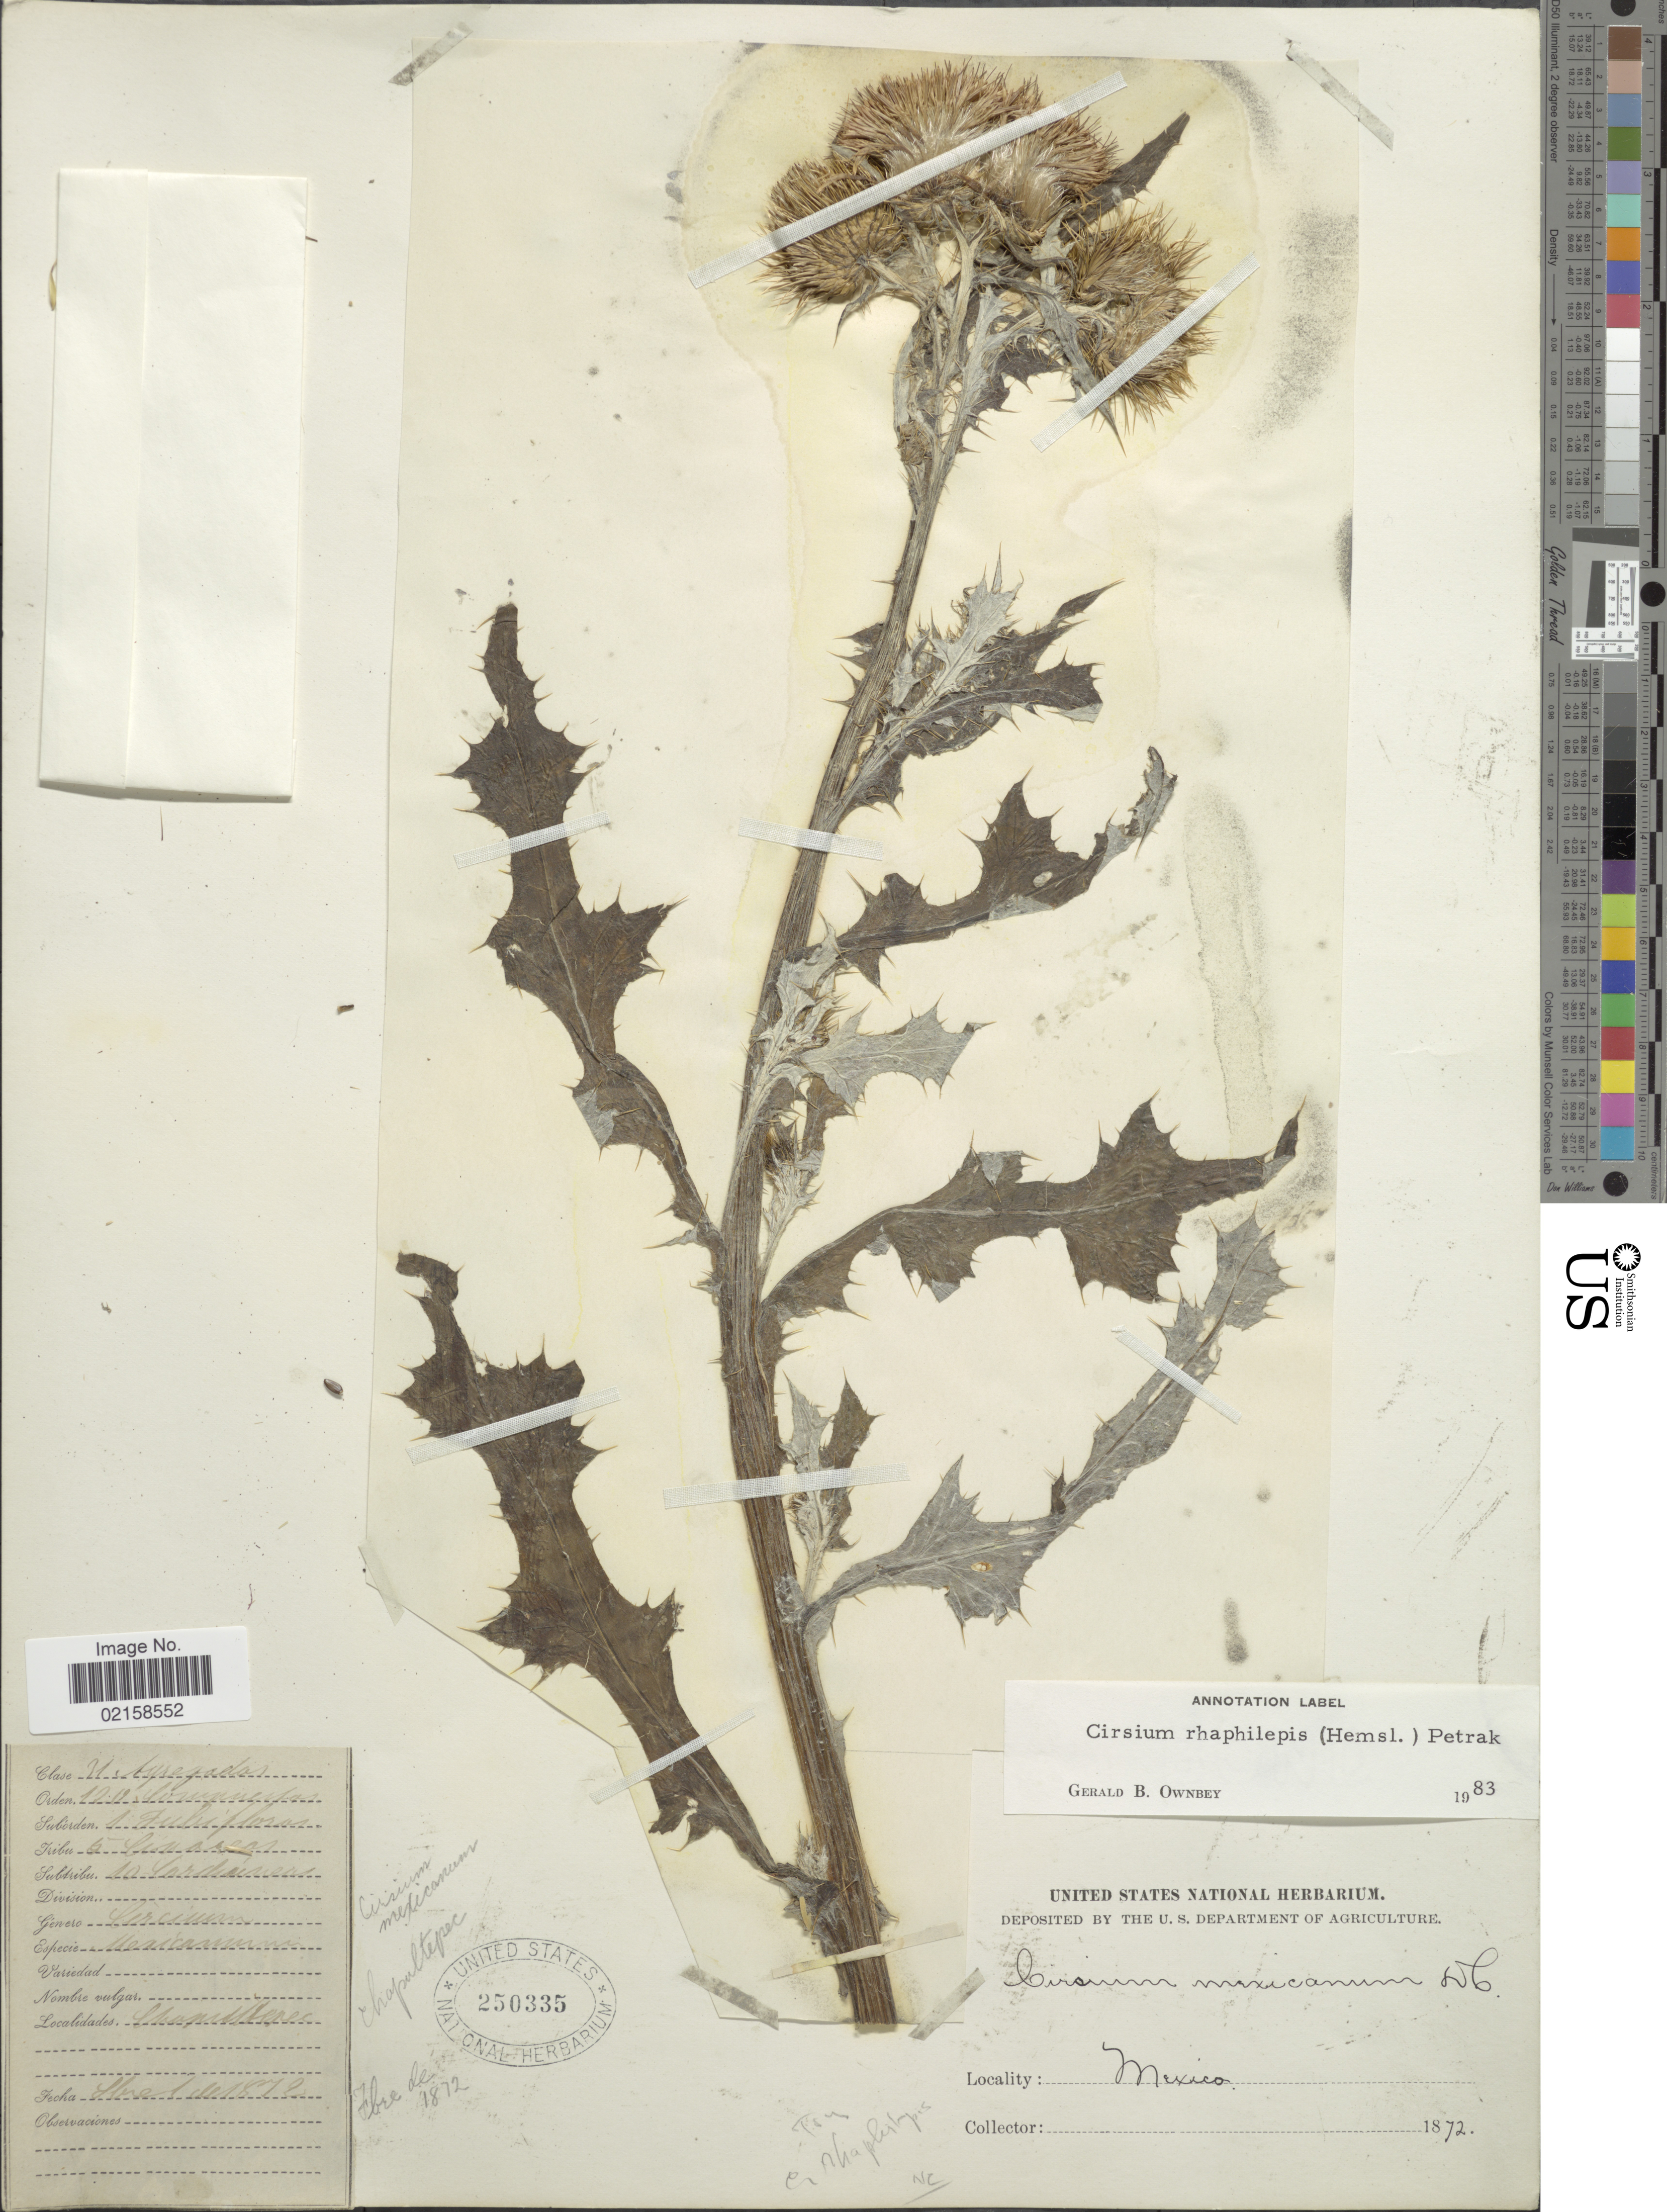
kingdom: Plantae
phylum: Tracheophyta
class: Magnoliopsida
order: Asterales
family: Asteraceae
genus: Cirsium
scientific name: Cirsium alatum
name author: (S.G. Gmel.) Bobrov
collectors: G. B. Ownbey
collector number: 10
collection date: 1872-02-01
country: Mexico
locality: Chapultepec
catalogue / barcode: US 250335